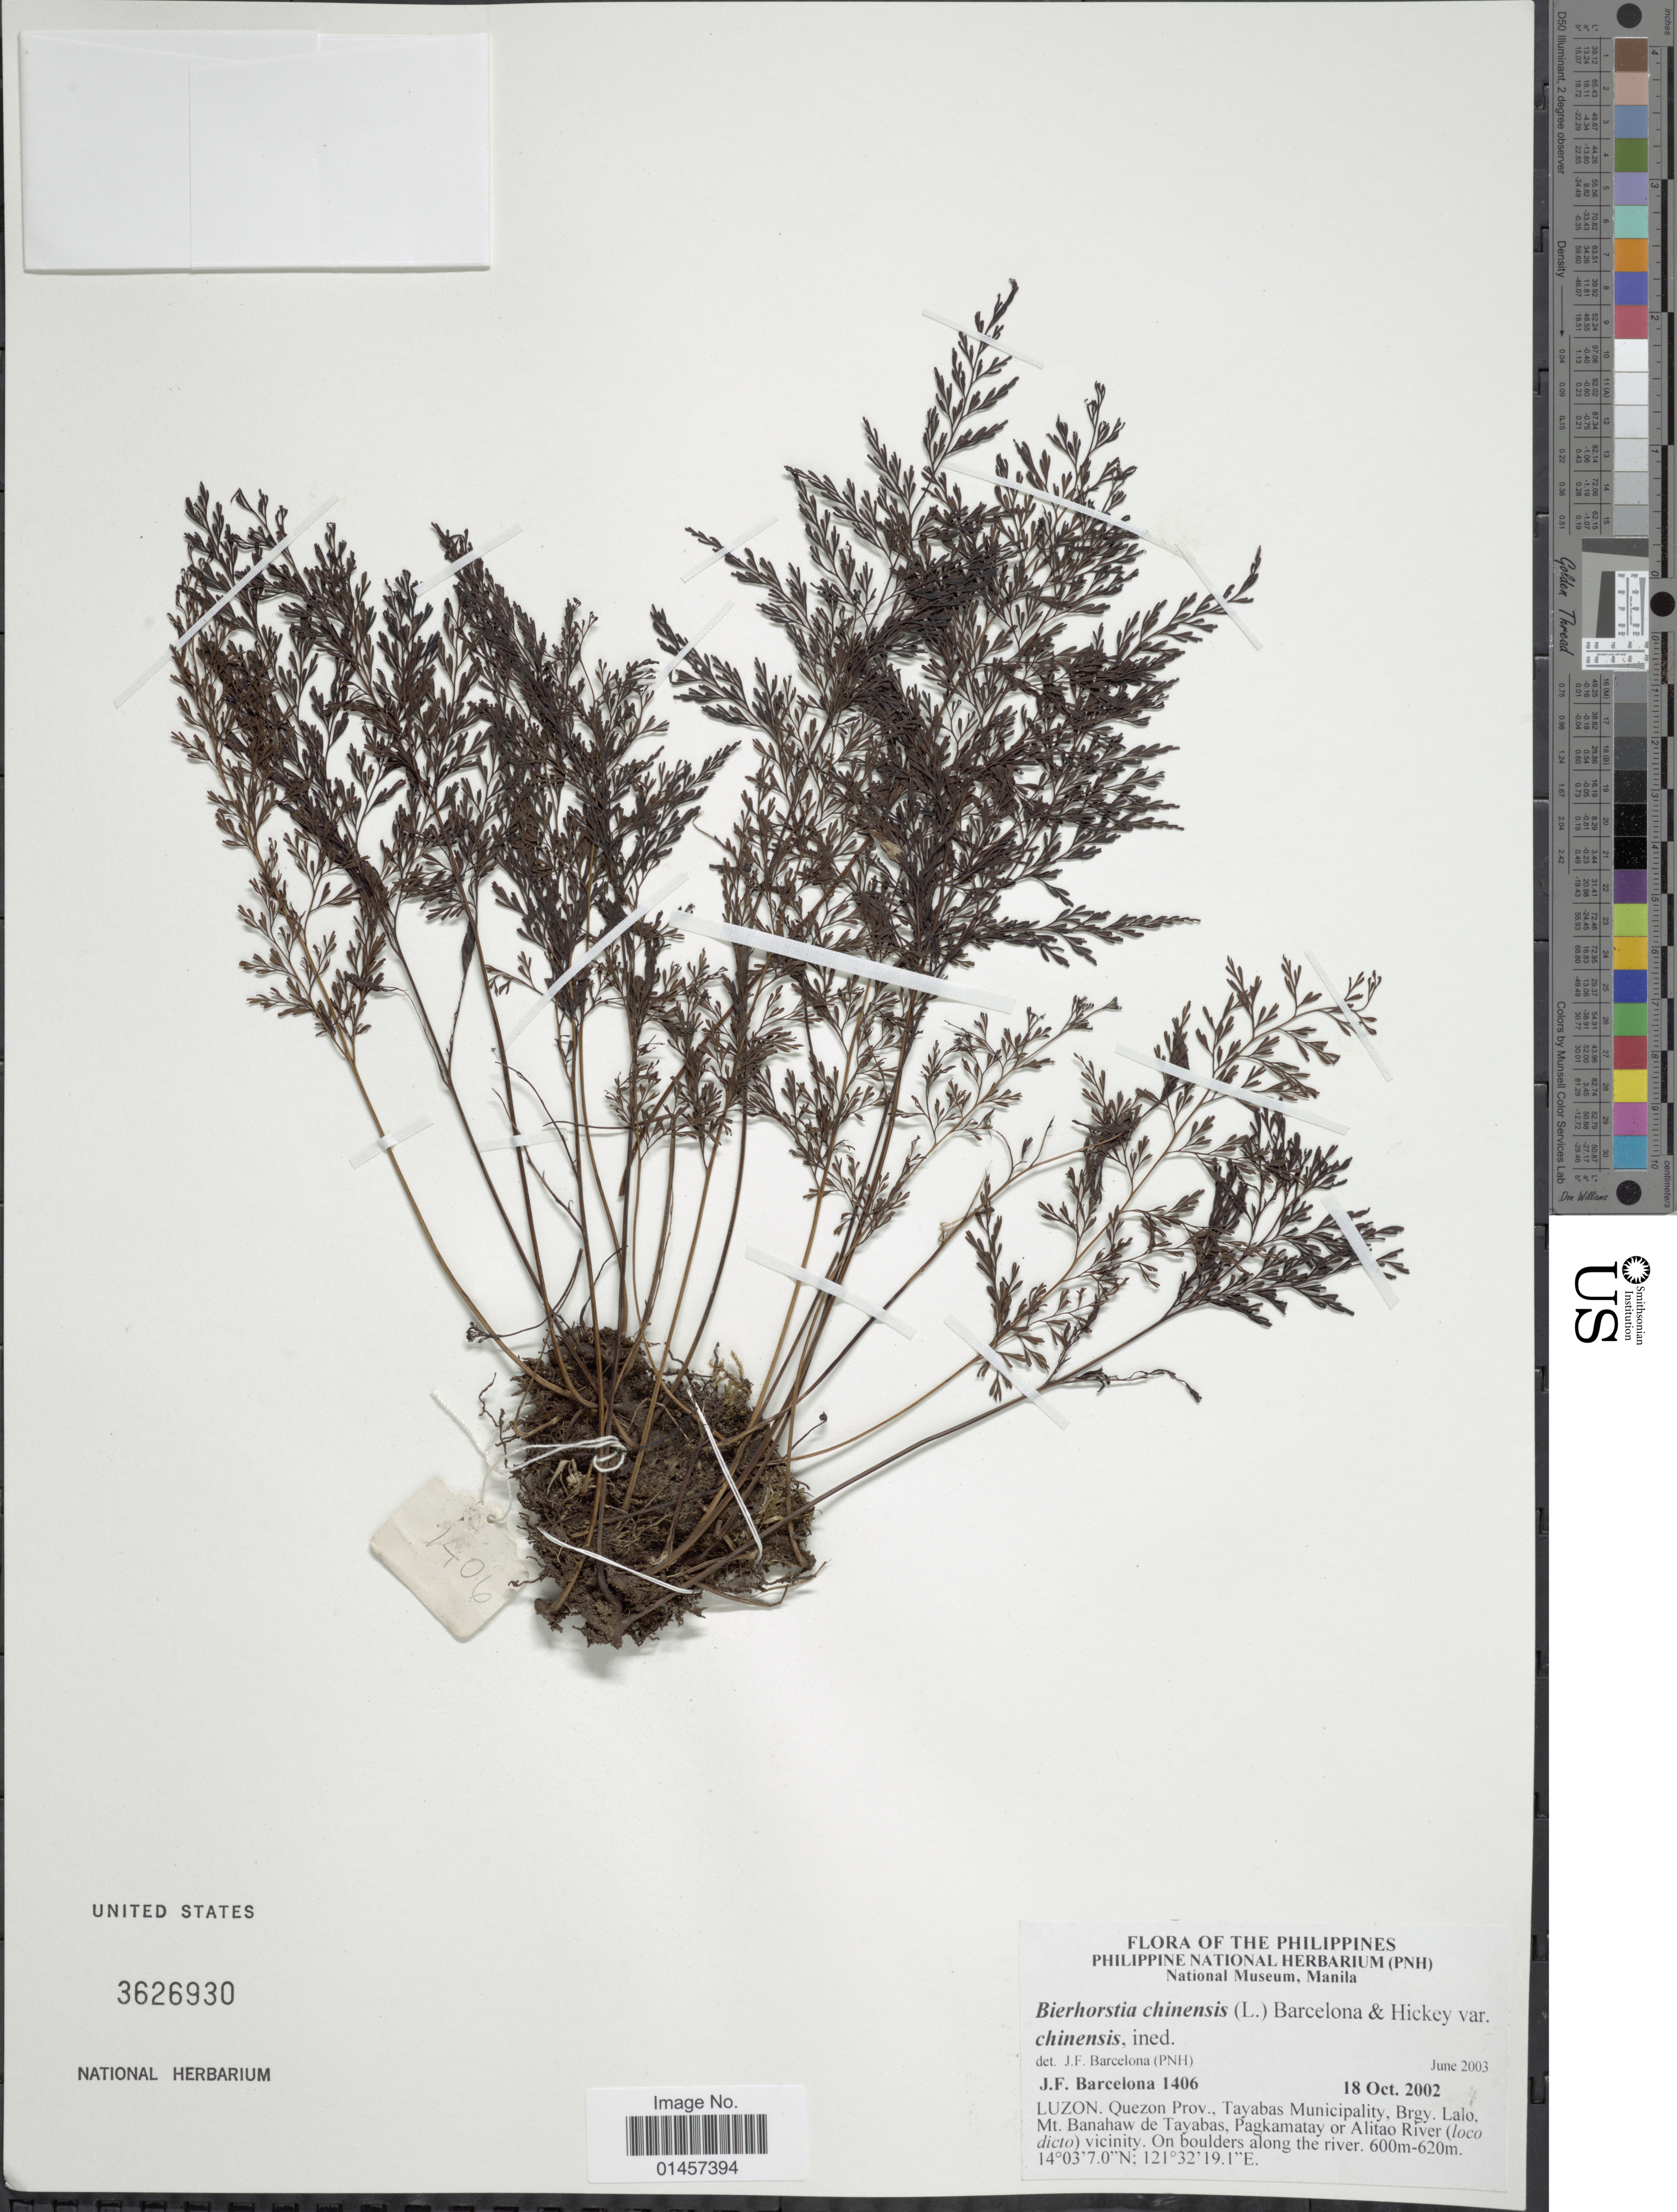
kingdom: Plantae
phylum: Tracheophyta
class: Polypodiopsida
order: Polypodiales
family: Lindsaeaceae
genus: Sphenomeris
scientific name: Sphenomeris chinensis var. chinensis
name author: (L.) Maxon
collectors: J. F. Barcelona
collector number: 1406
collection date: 2002-10-18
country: Philippines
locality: Luzon, Quezon prov. Tayabas Municipality, Brgy. Lalo, Mt. Banahaw de Tayabas, Pagkamatay or Alitao River(loco dicto) vicinity on boulders along the river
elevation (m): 600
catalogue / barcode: US 3626930